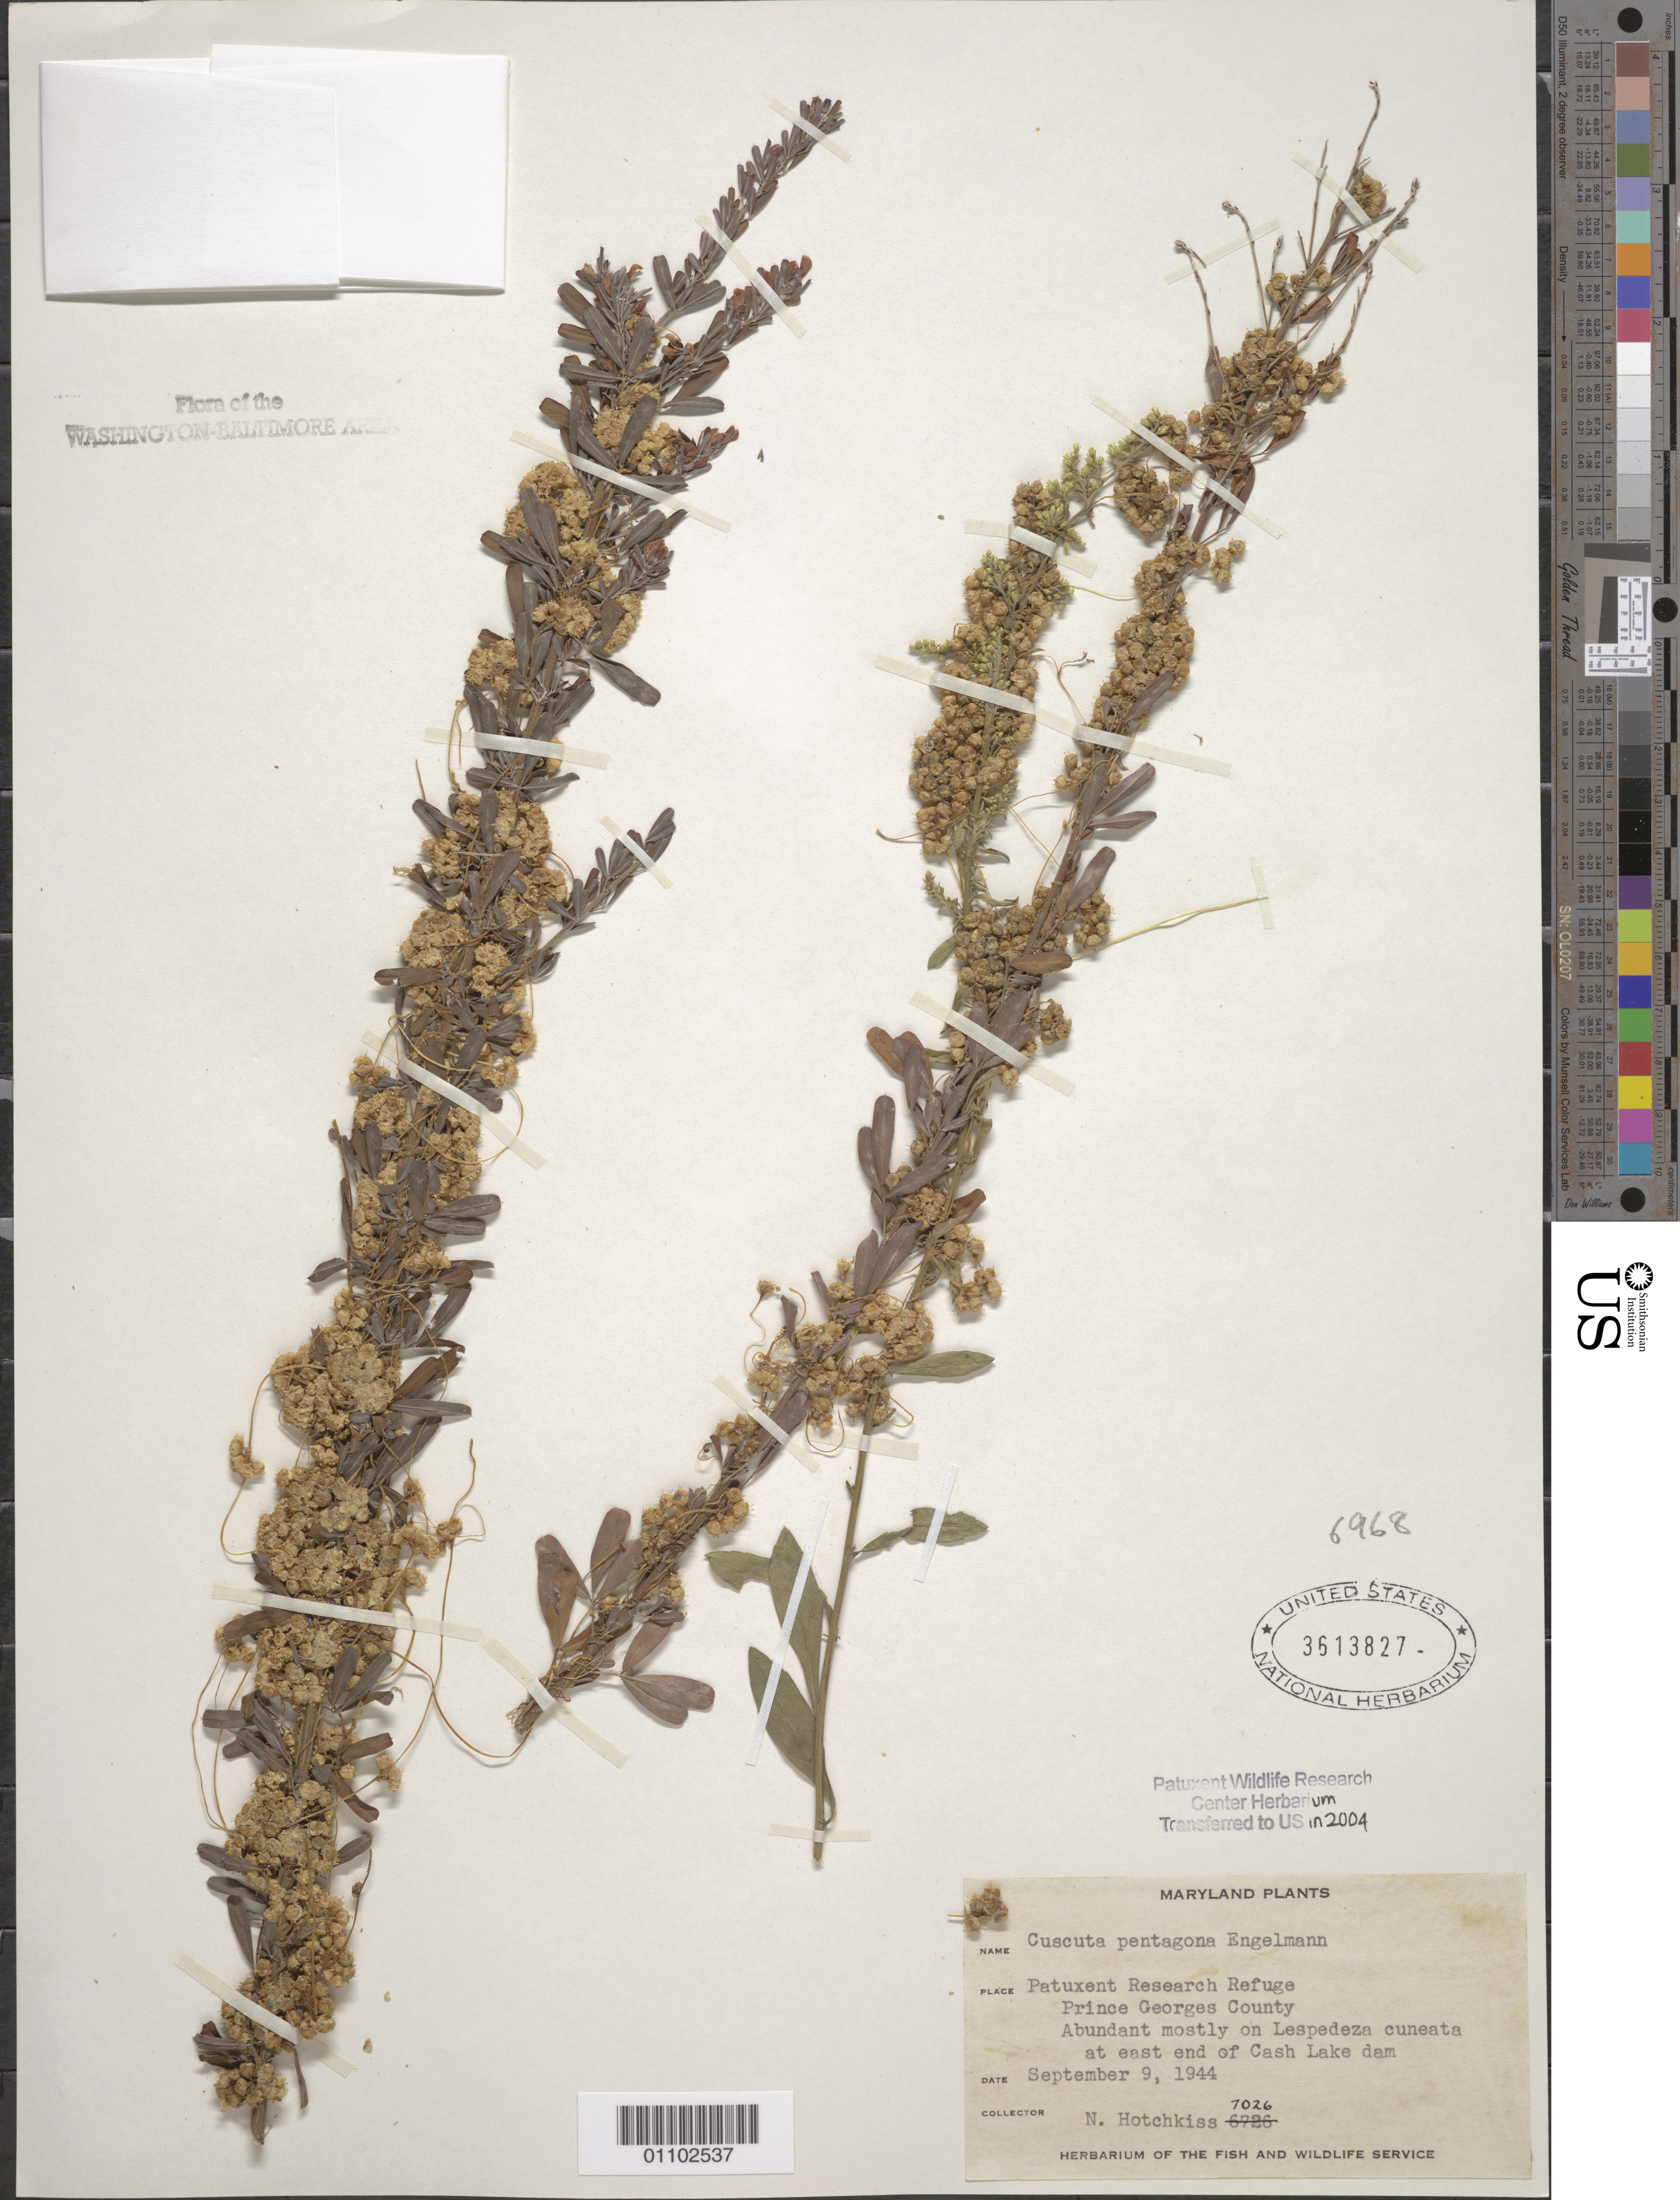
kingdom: Plantae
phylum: Tracheophyta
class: Magnoliopsida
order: Solanales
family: Convolvulaceae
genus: Cuscuta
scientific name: Cuscuta pentagona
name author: Engelm.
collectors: N. Hotchkiss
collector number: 7026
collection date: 1944-09-09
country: United States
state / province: Maryland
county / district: Prince George's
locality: Patuxent Research Refuge, east end of Cash Lake dam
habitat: Abundant mostly on Lespedeza cuneata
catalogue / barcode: US 3613827